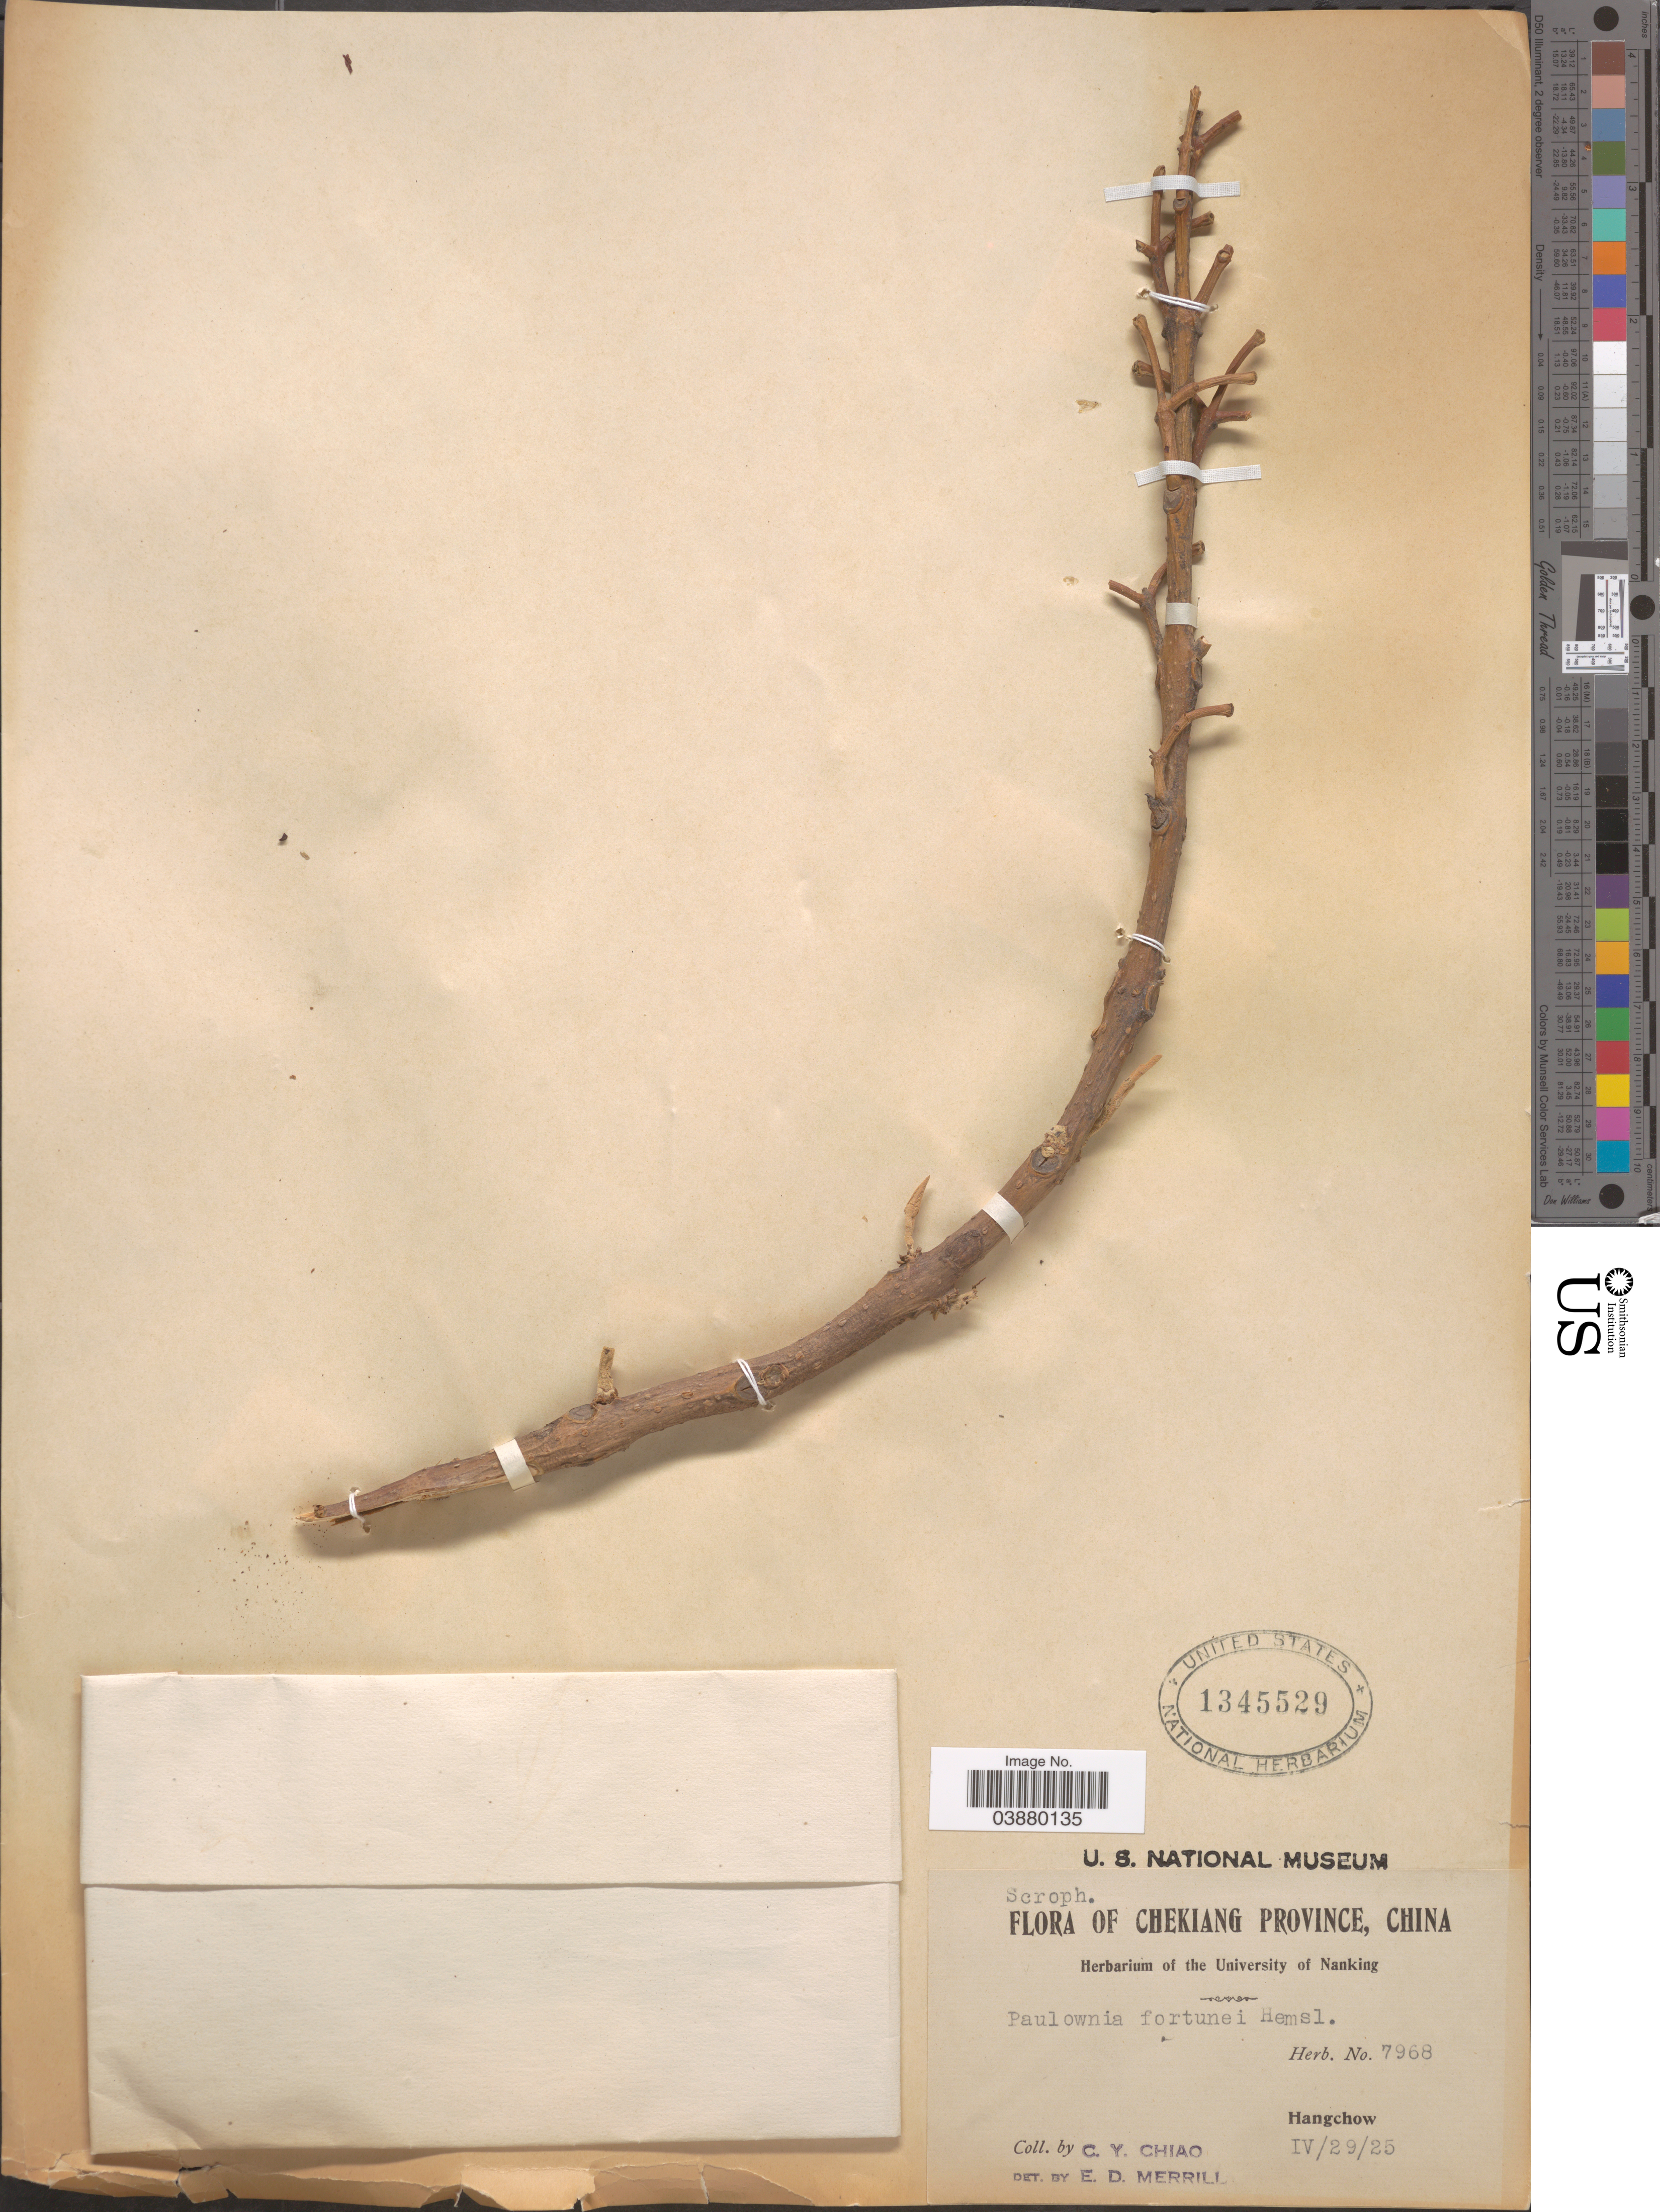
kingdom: Plantae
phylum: Tracheophyta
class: Magnoliopsida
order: Lamiales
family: Paulowniaceae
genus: Paulownia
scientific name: Paulownia fortunei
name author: (Seem.) Hemsl.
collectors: C. Y. Chiao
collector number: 7968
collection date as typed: Transcribed d/m/y: 29/4/25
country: China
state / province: Zhejiang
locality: Chekiang Province. Hangchow.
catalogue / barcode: US 1345529